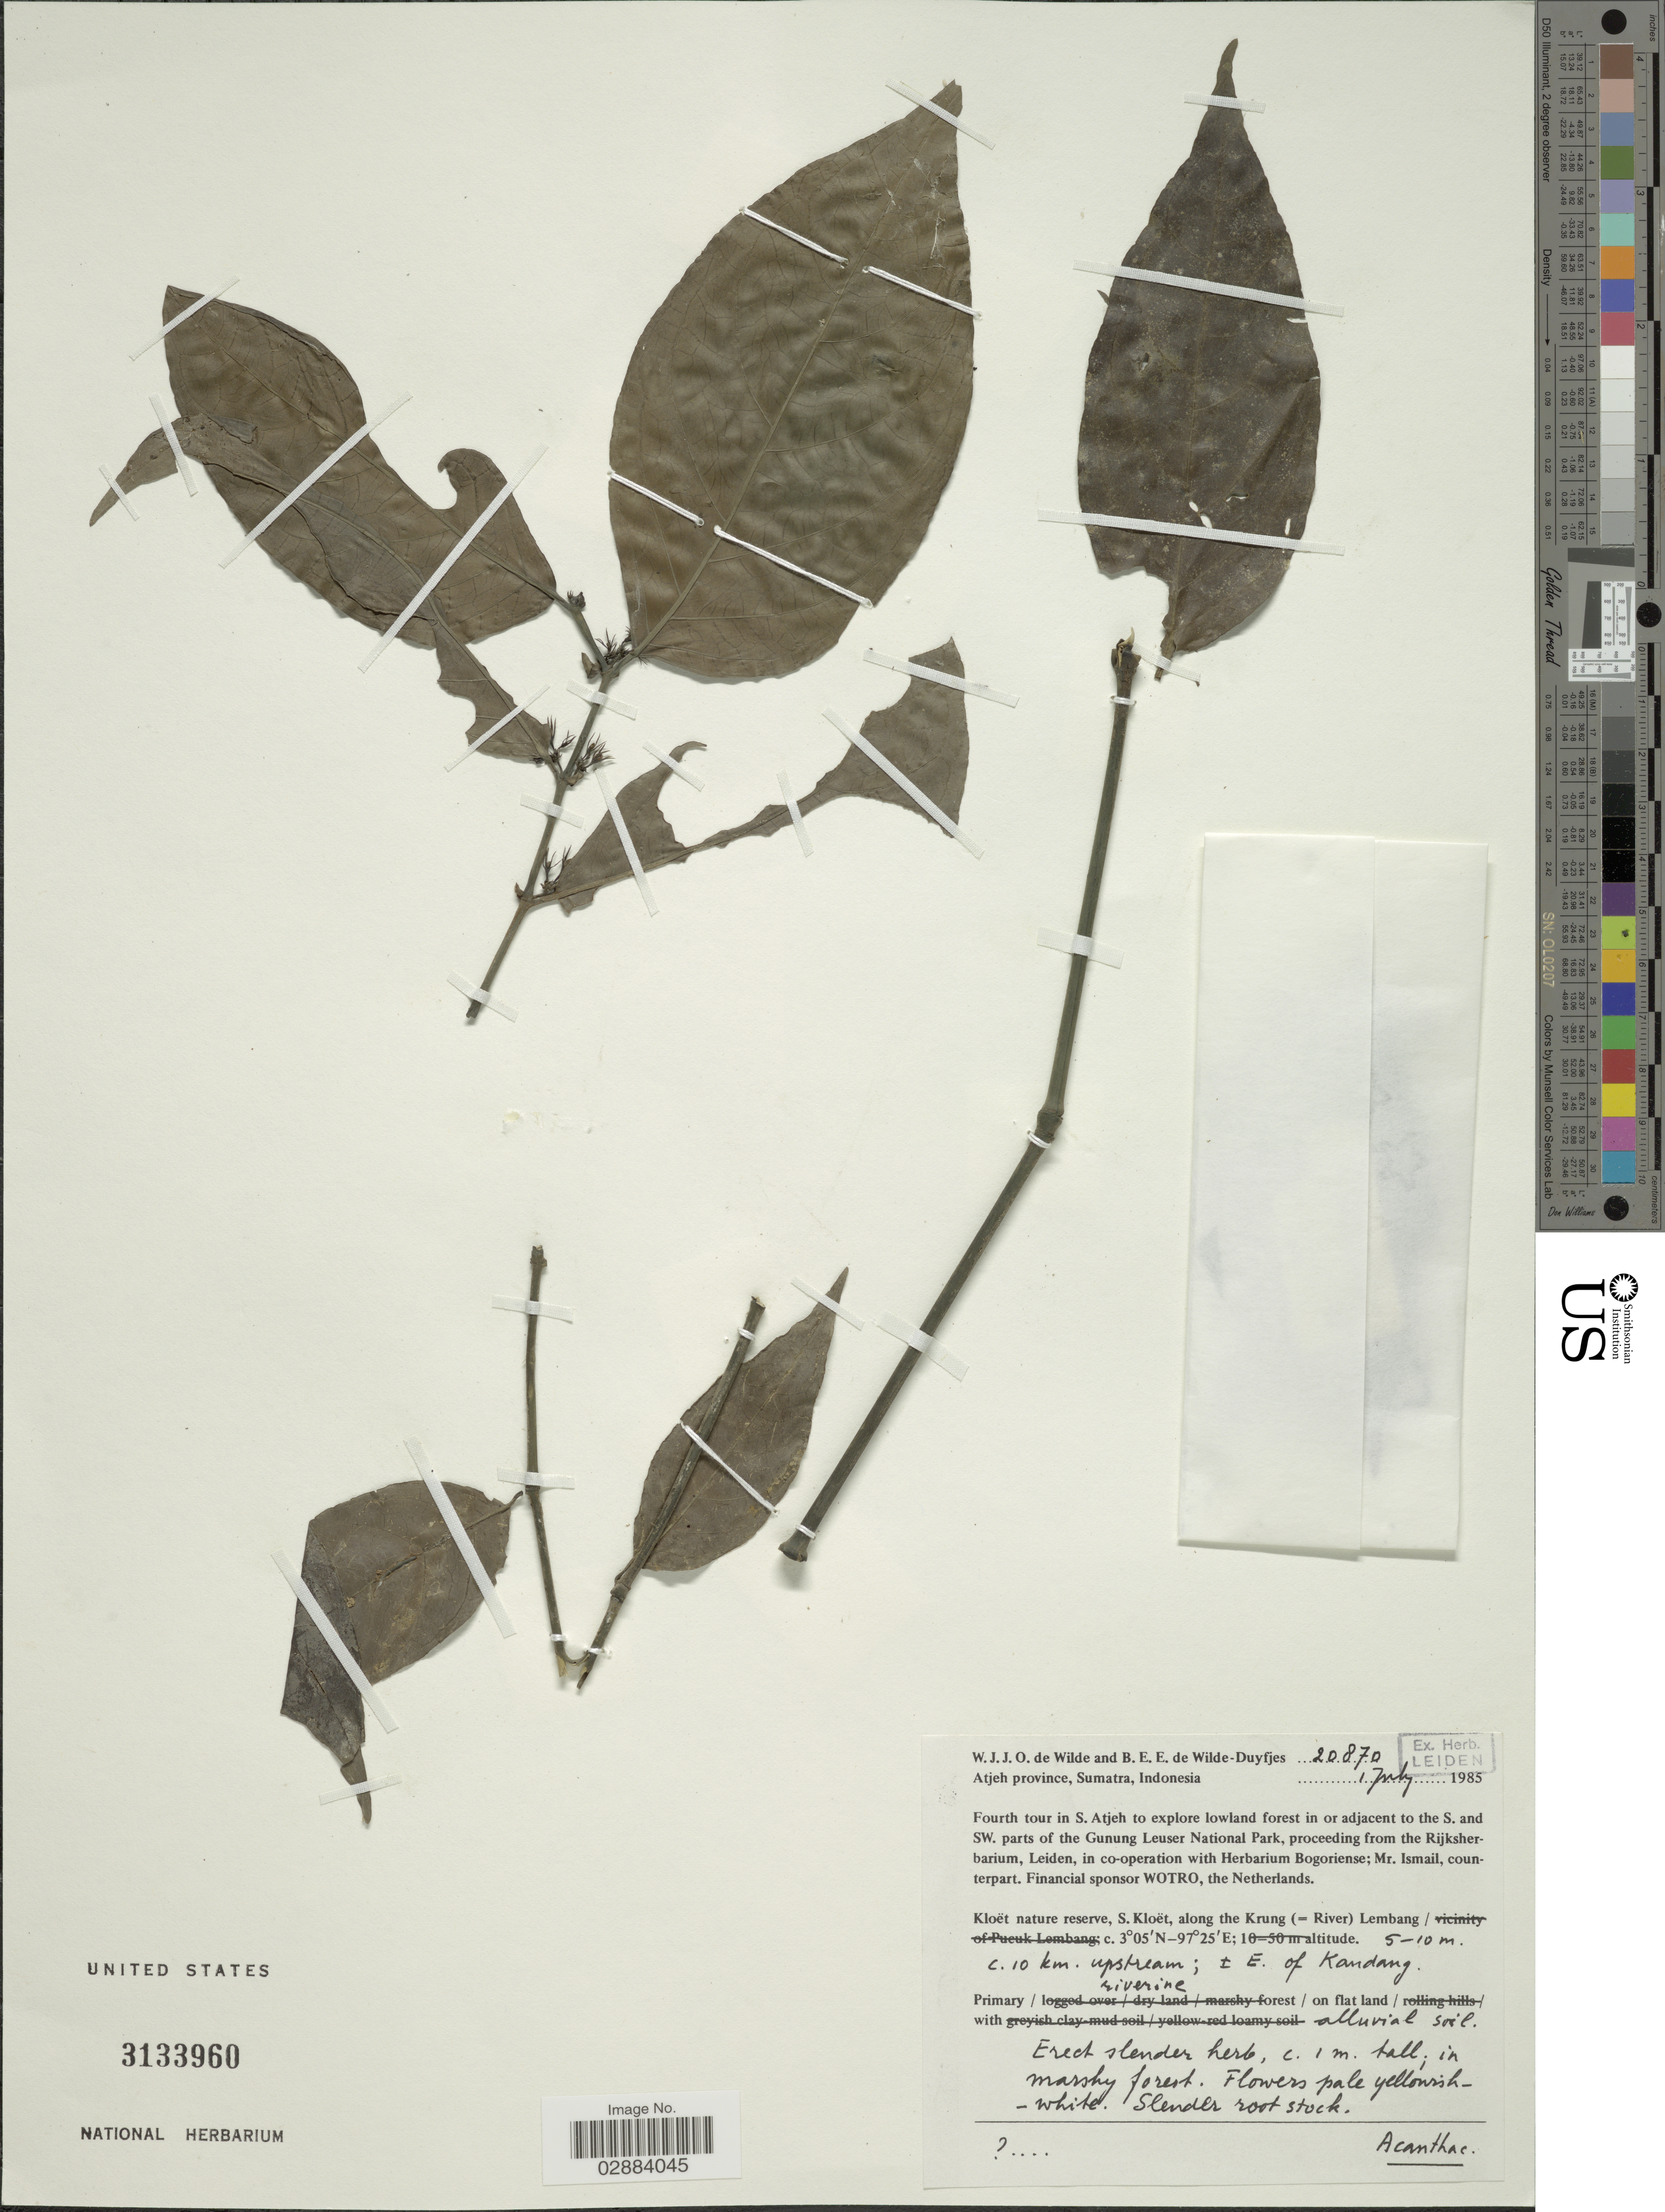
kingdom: Plantae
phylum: Tracheophyta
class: Magnoliopsida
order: Lamiales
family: Acanthaceae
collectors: W. J. de Wilde & B. E. de Wilde-Duyfjes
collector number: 20870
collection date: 1985-07-01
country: Indonesia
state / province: Sumatra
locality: Atjeh province. S. Atjeh. Kloët nature reserve, S. Kloët, along the Krung (= River) Lembang. C. 10 km. upstream; ± E. of Kandang.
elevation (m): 5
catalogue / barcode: US 3133960